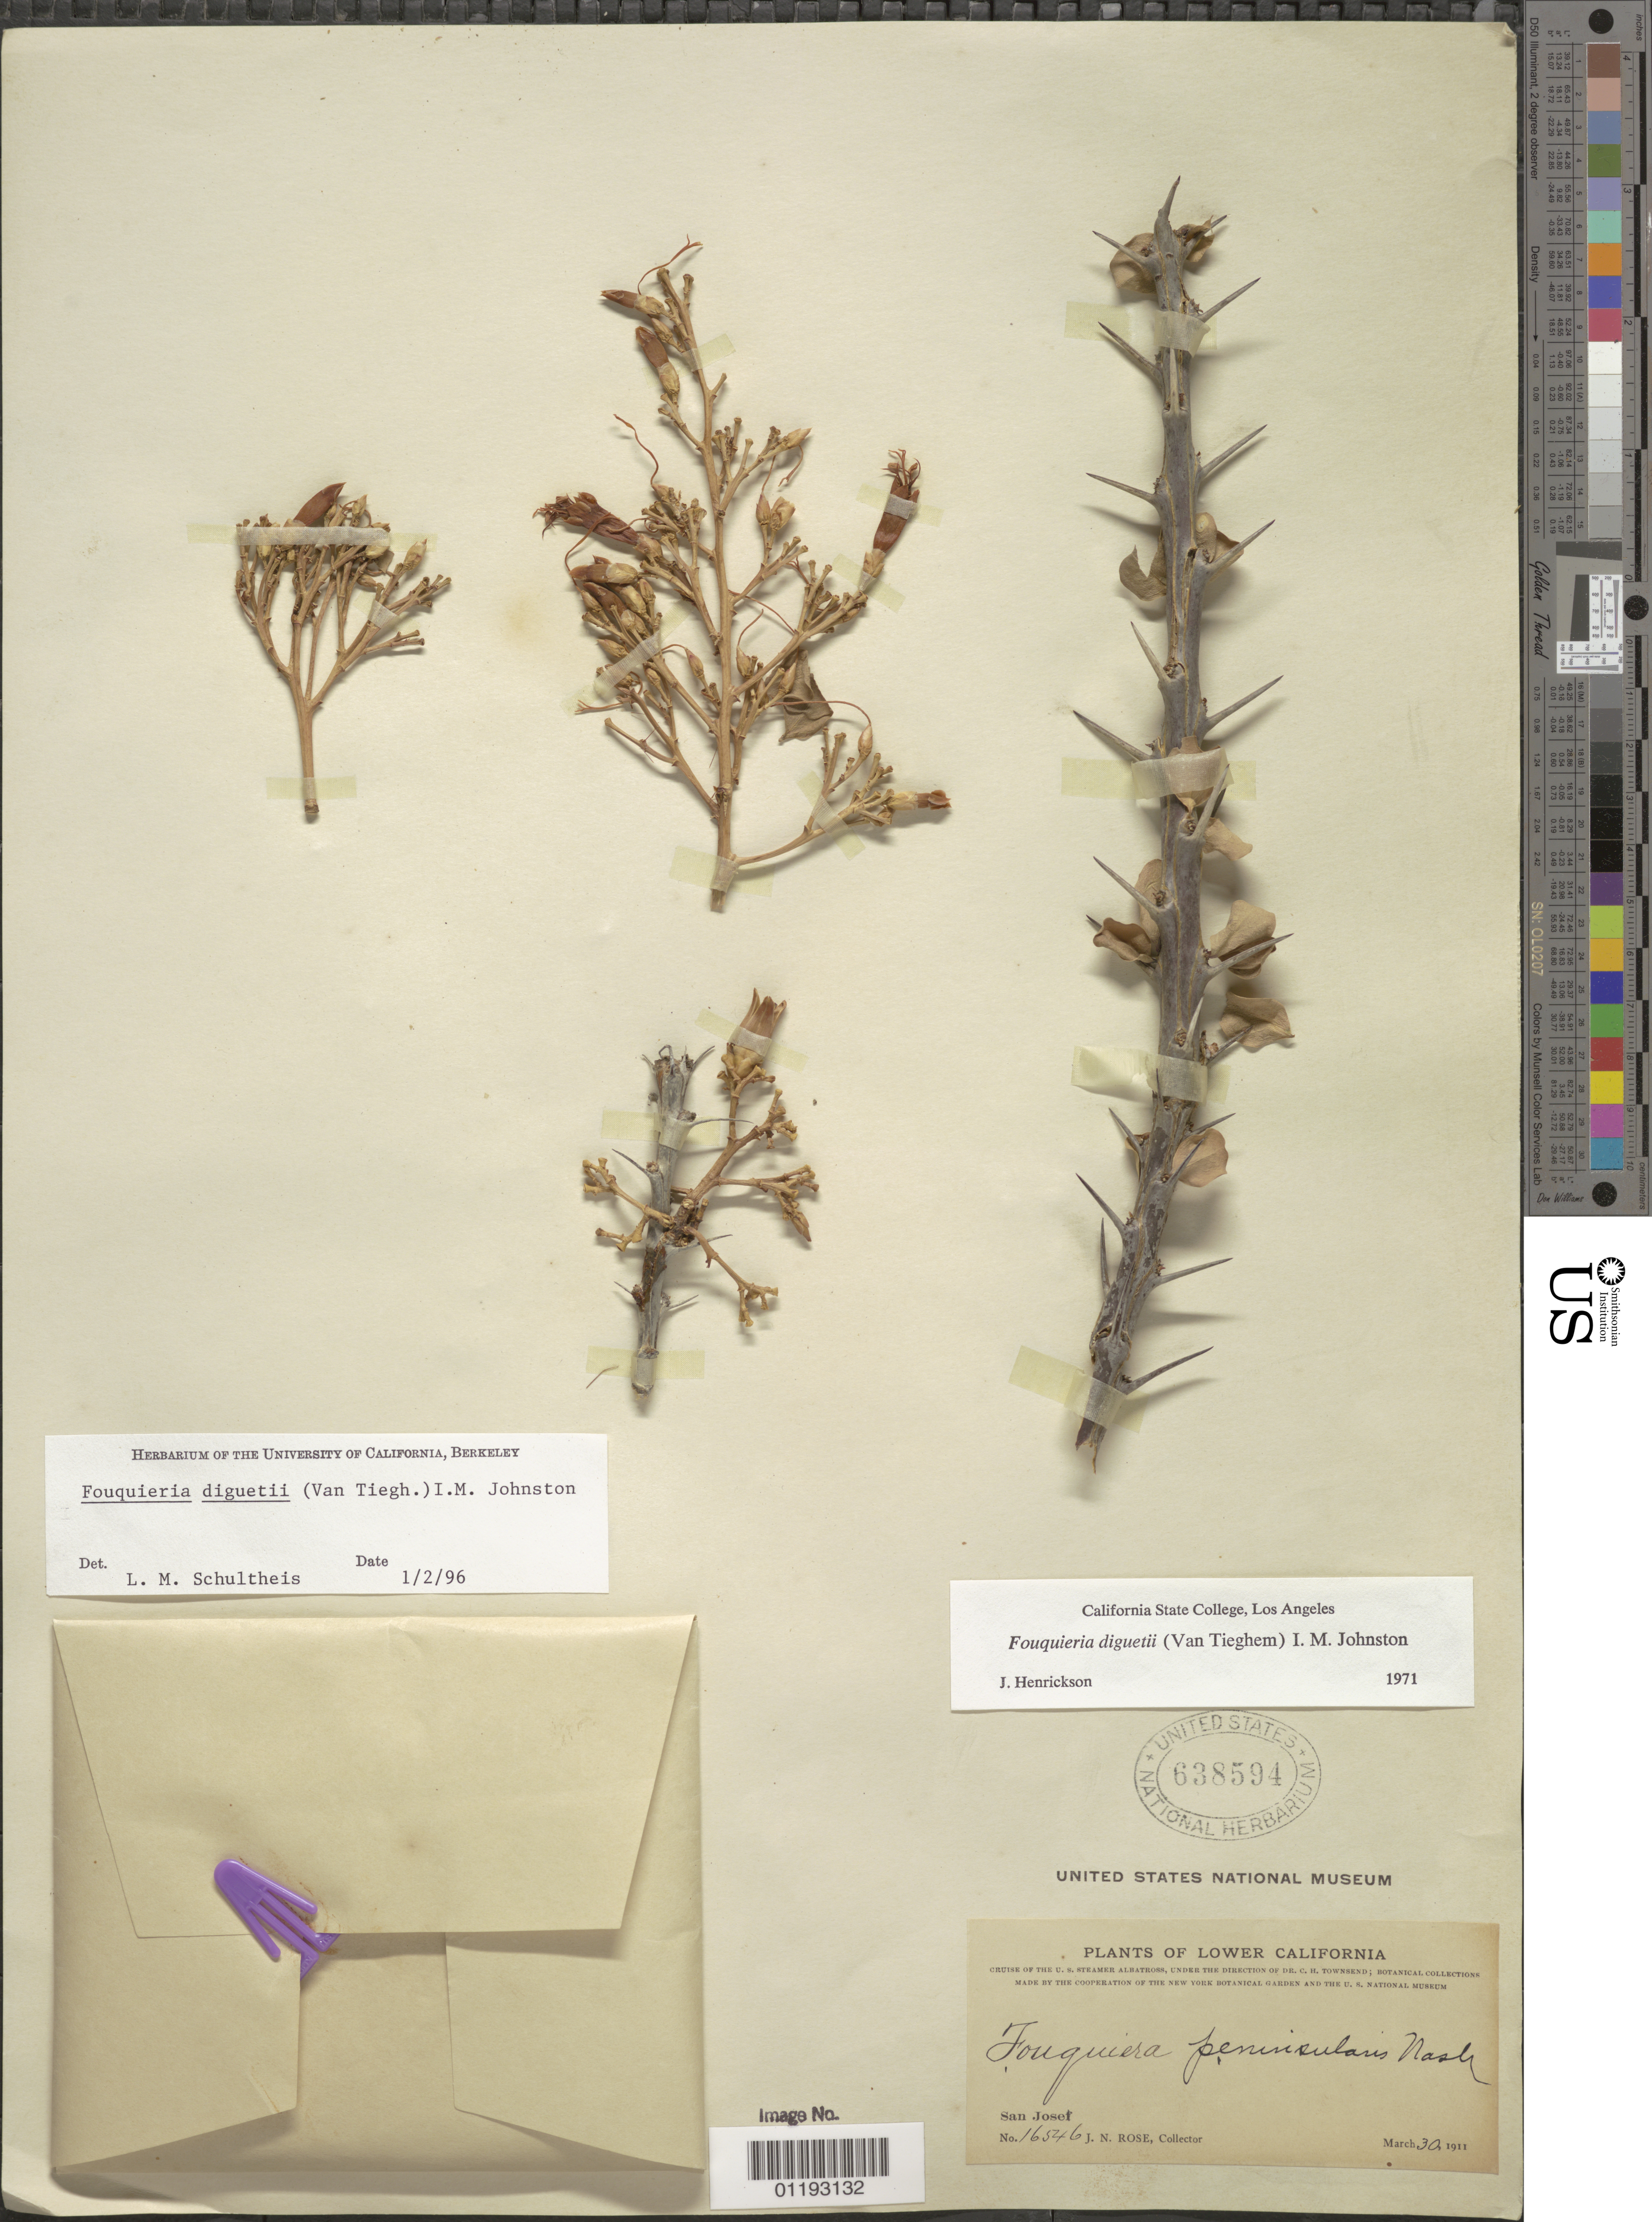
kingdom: Plantae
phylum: Tracheophyta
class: Magnoliopsida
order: Ericales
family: Fouquieriaceae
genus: Fouquieria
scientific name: Fouquieria diguetii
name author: (Tiegh.) I.M. Johnst.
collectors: J. N. Rose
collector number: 16546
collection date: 1911-03-30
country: Mexico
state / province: Baja California Sur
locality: San Jose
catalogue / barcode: US 638594